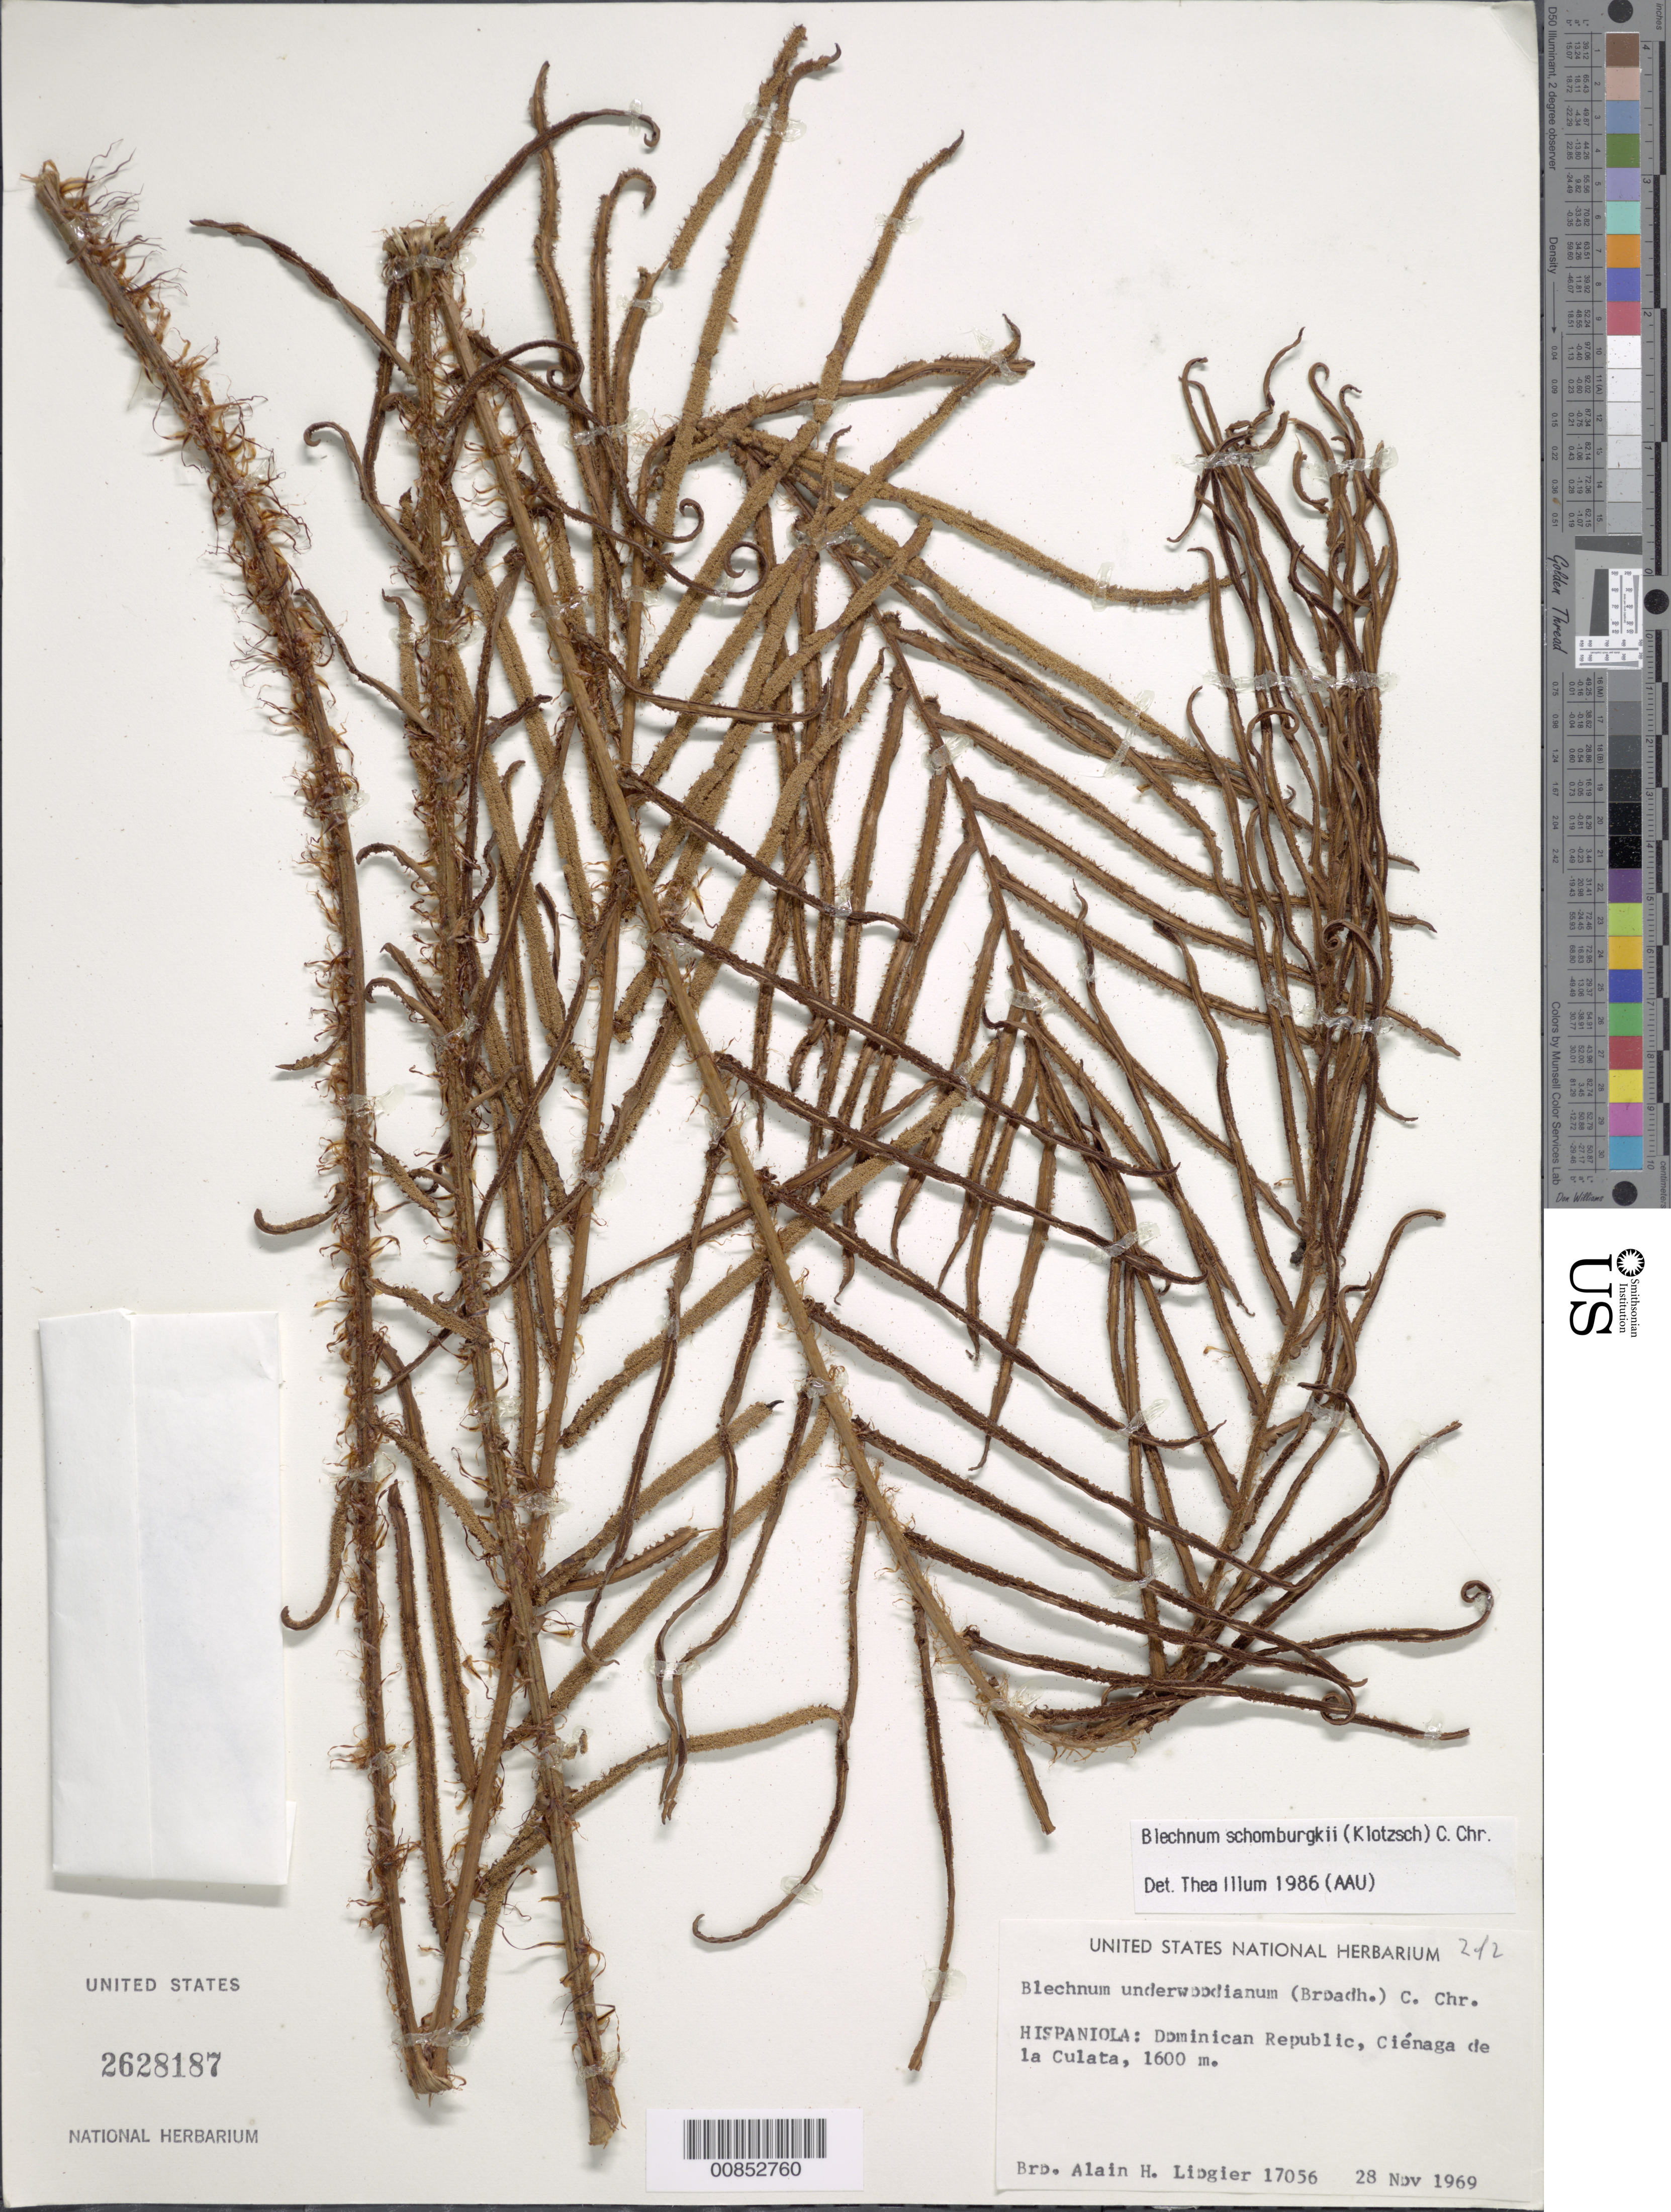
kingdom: Plantae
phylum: Tracheophyta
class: Polypodiopsida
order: Polypodiales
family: Blechnaceae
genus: Blechnum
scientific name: Blechnum underwoodianum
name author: (Broadh.) C. Chr.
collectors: A. H. Liogier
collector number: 17056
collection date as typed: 28 Nov 1969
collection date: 1969-11-28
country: Dominican Republic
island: Hispaniola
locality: Ciénaga de la Culata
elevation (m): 1600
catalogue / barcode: US 2628187